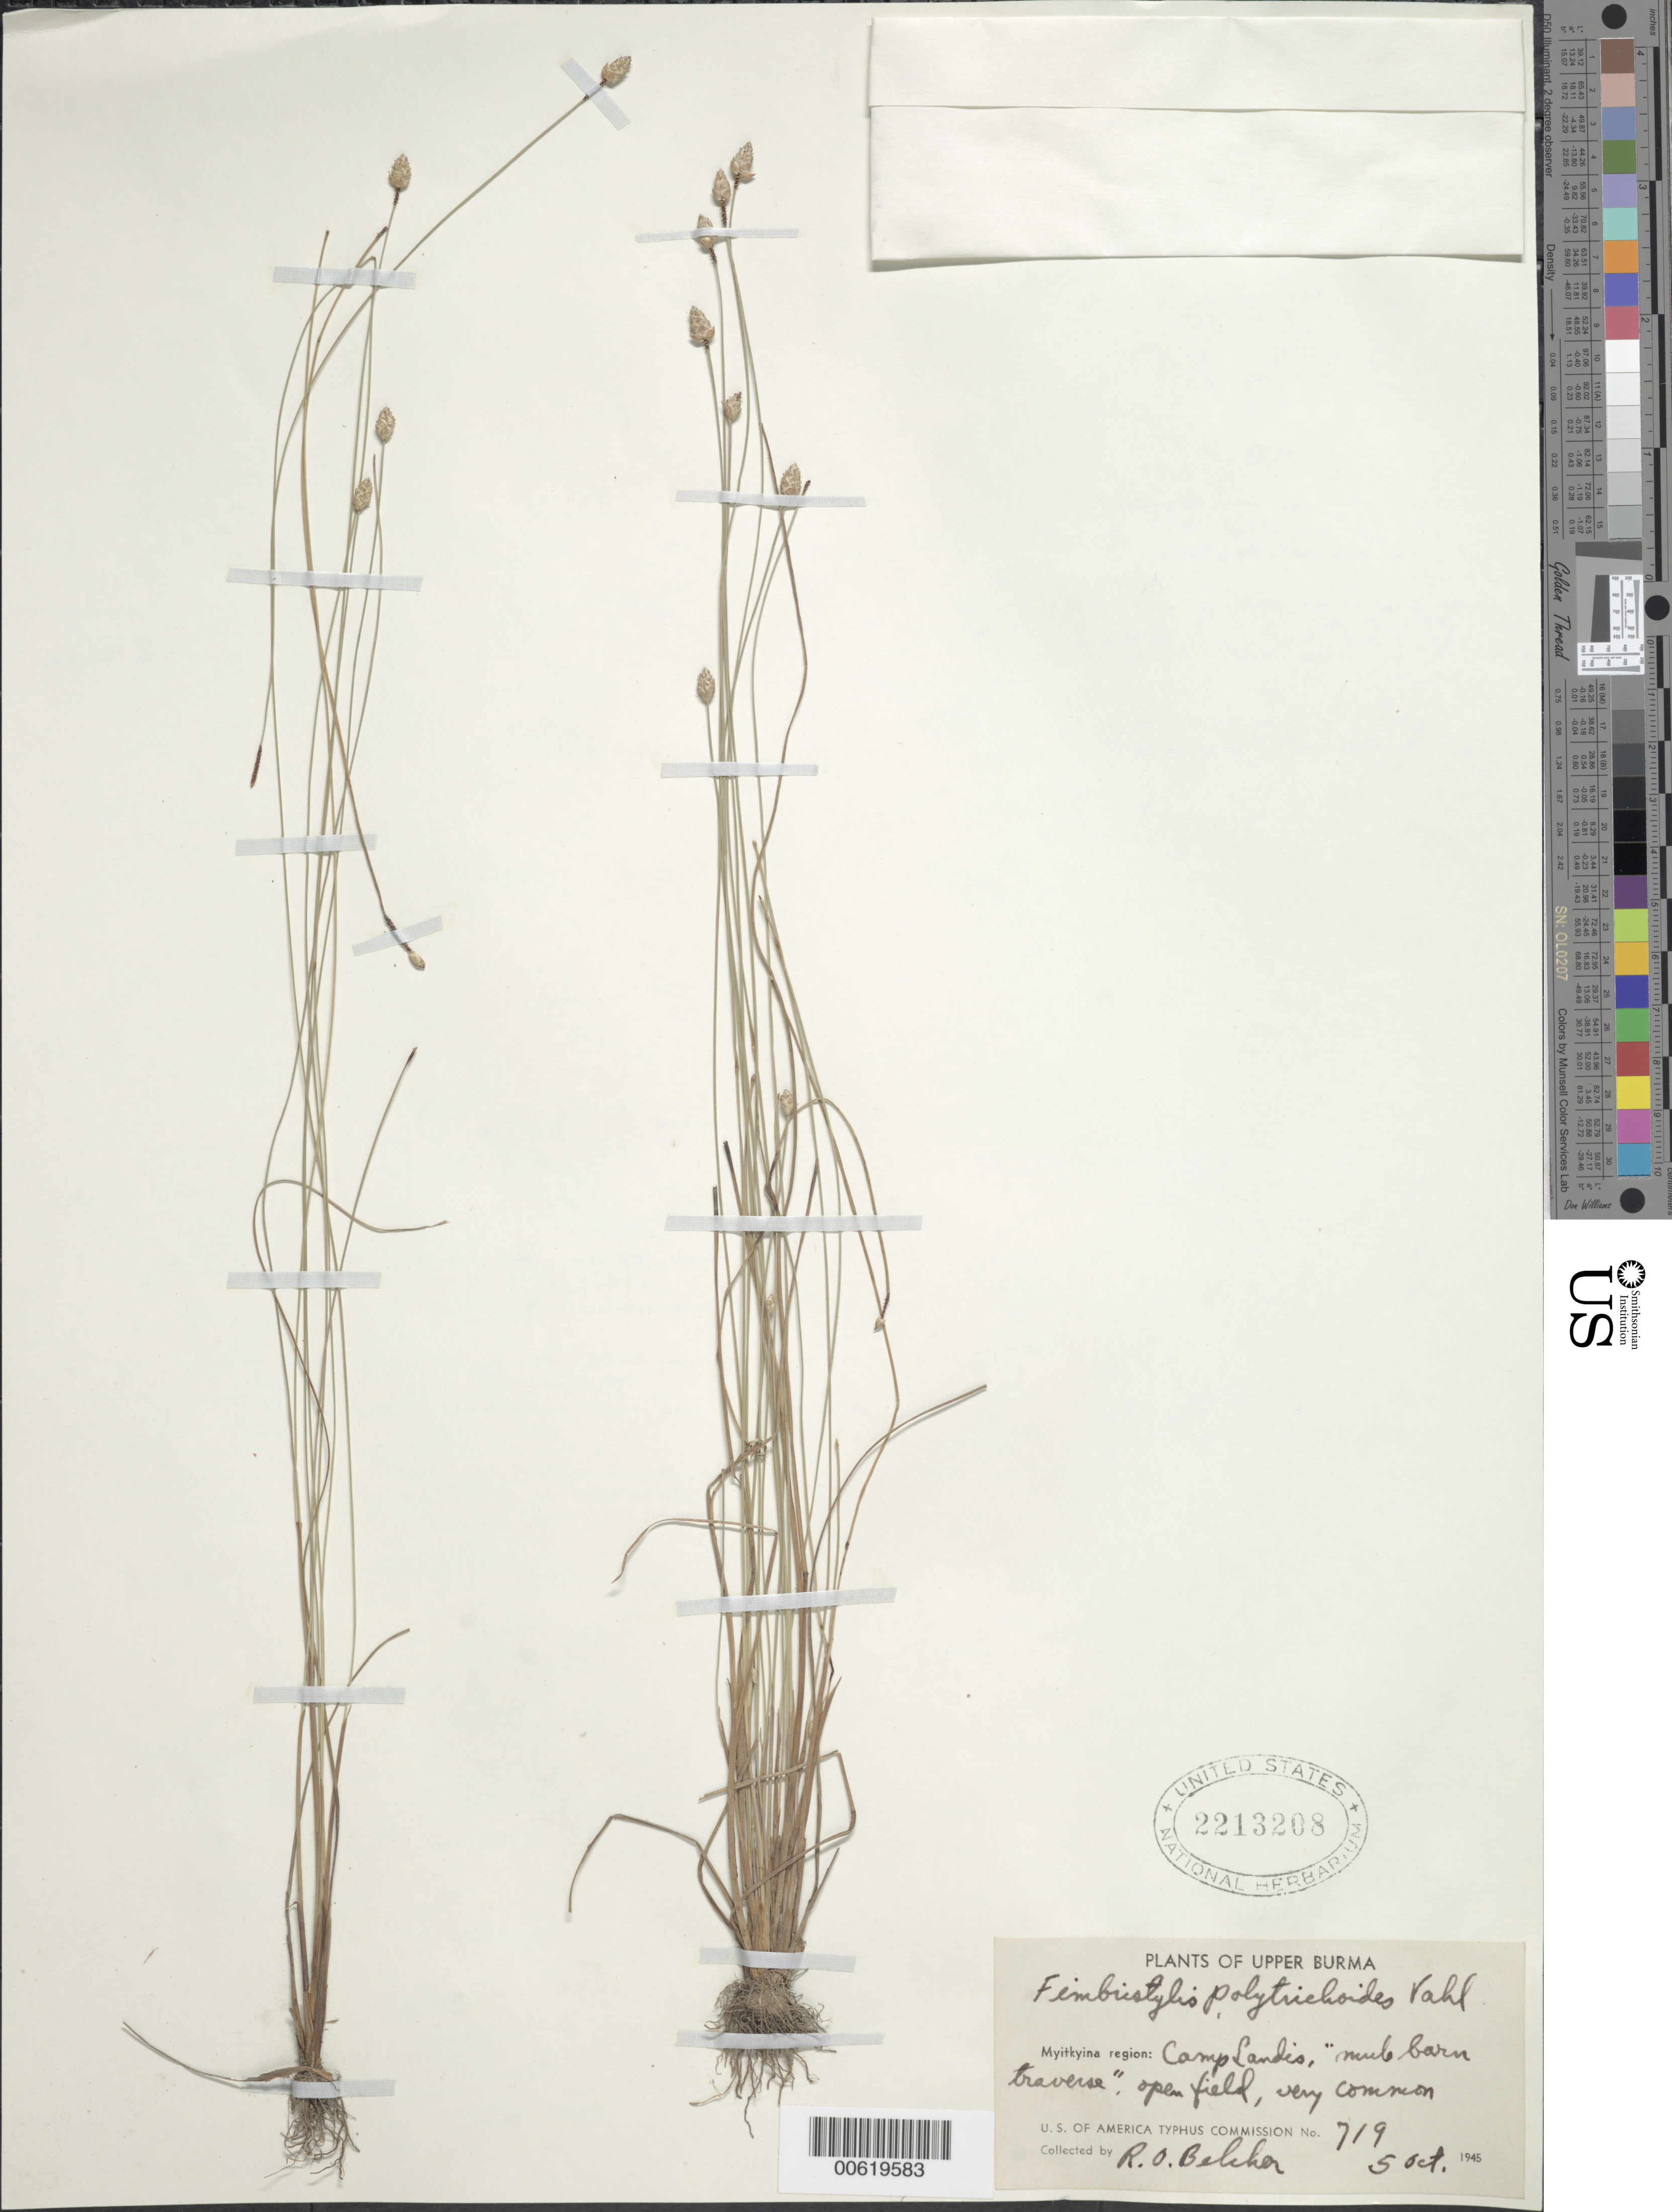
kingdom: Plantae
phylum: Tracheophyta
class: Liliopsida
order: Poales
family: Cyperaceae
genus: Fimbristylis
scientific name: Fimbristylis polytrichoides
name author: (Retz.) Vahl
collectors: R. Belcher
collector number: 719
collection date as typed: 05 Oct 1945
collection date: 1945-10-05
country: Myanmar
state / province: Kachin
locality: Myitkyina region: Camp Landis, mule barn traverse.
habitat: Open field, very common.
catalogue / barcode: US 2213208